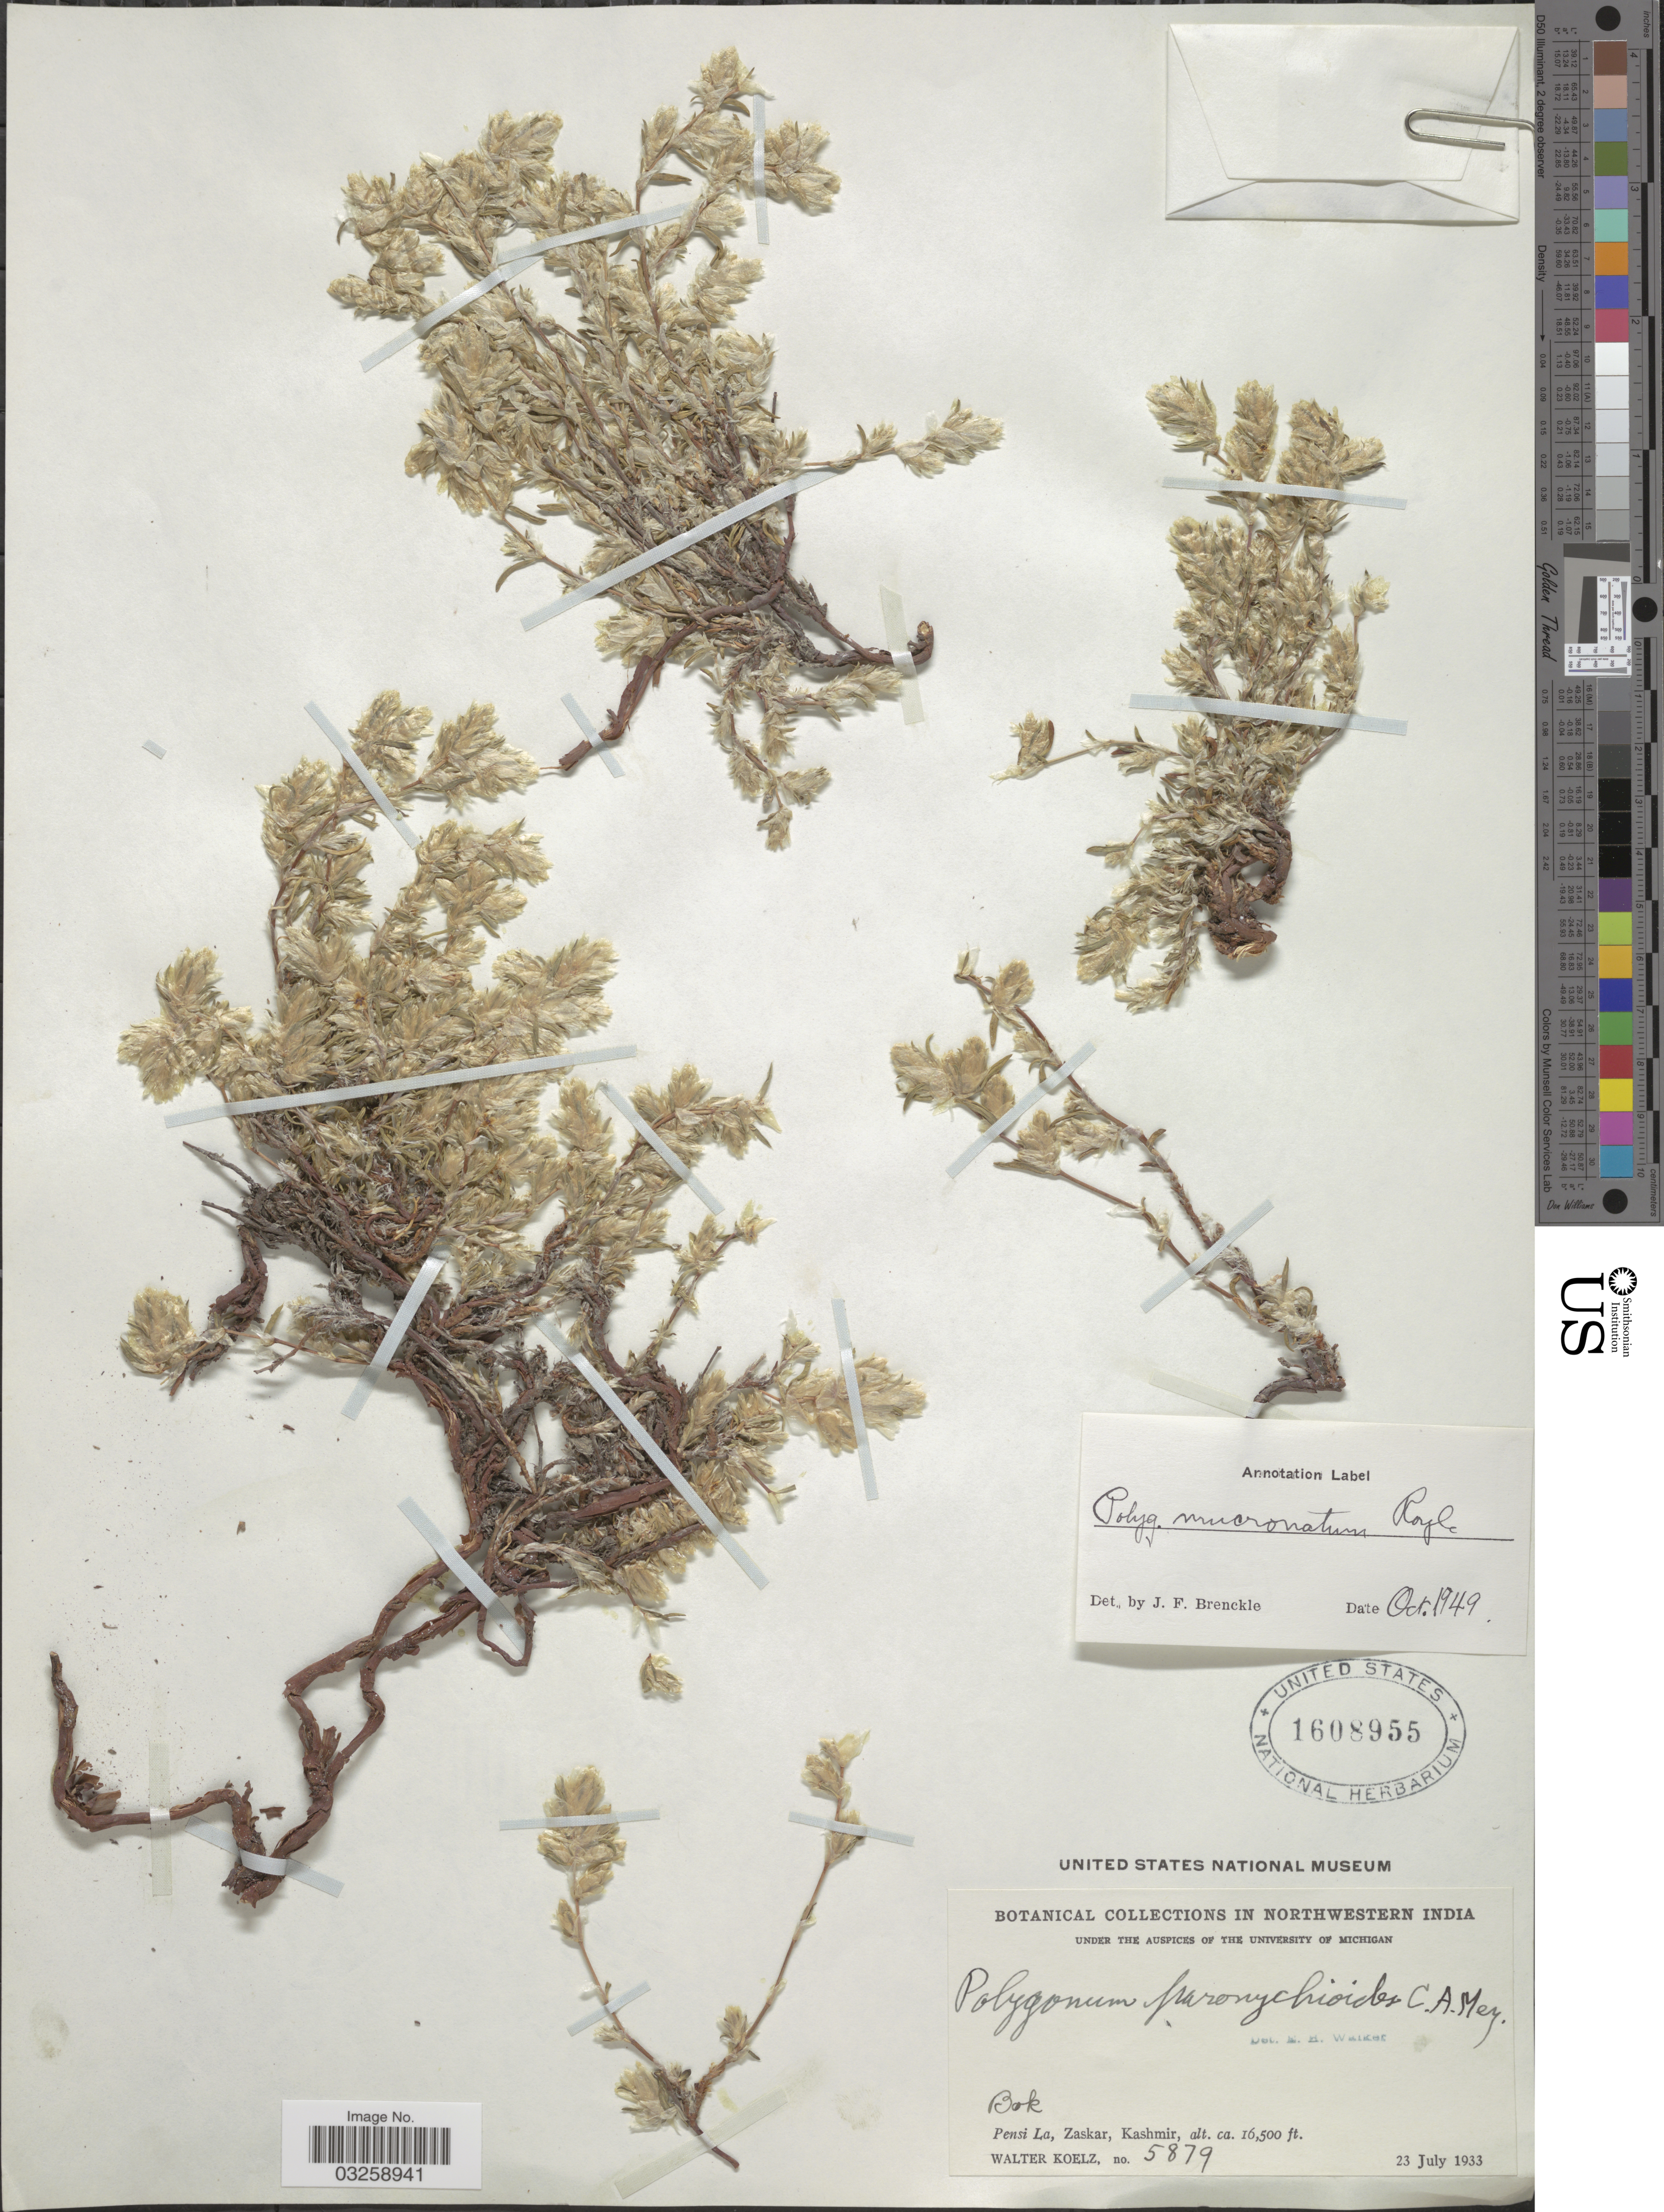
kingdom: Plantae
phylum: Tracheophyta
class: Magnoliopsida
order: Caryophyllales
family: Polygonaceae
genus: Polygonum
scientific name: Polygonum paronychioides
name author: C.A. Mey.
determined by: Strong, Mark T., (BOT), Smithsonian Institution - National Museum of Natural History (UNITED STATES)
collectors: W. N. Koelz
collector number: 5879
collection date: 1933-07-23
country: India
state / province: Jammu and Kashmir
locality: Northwestern India. Bok. Pensi La, Zaskar, Kashmir.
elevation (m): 5029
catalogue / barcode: US 1608955